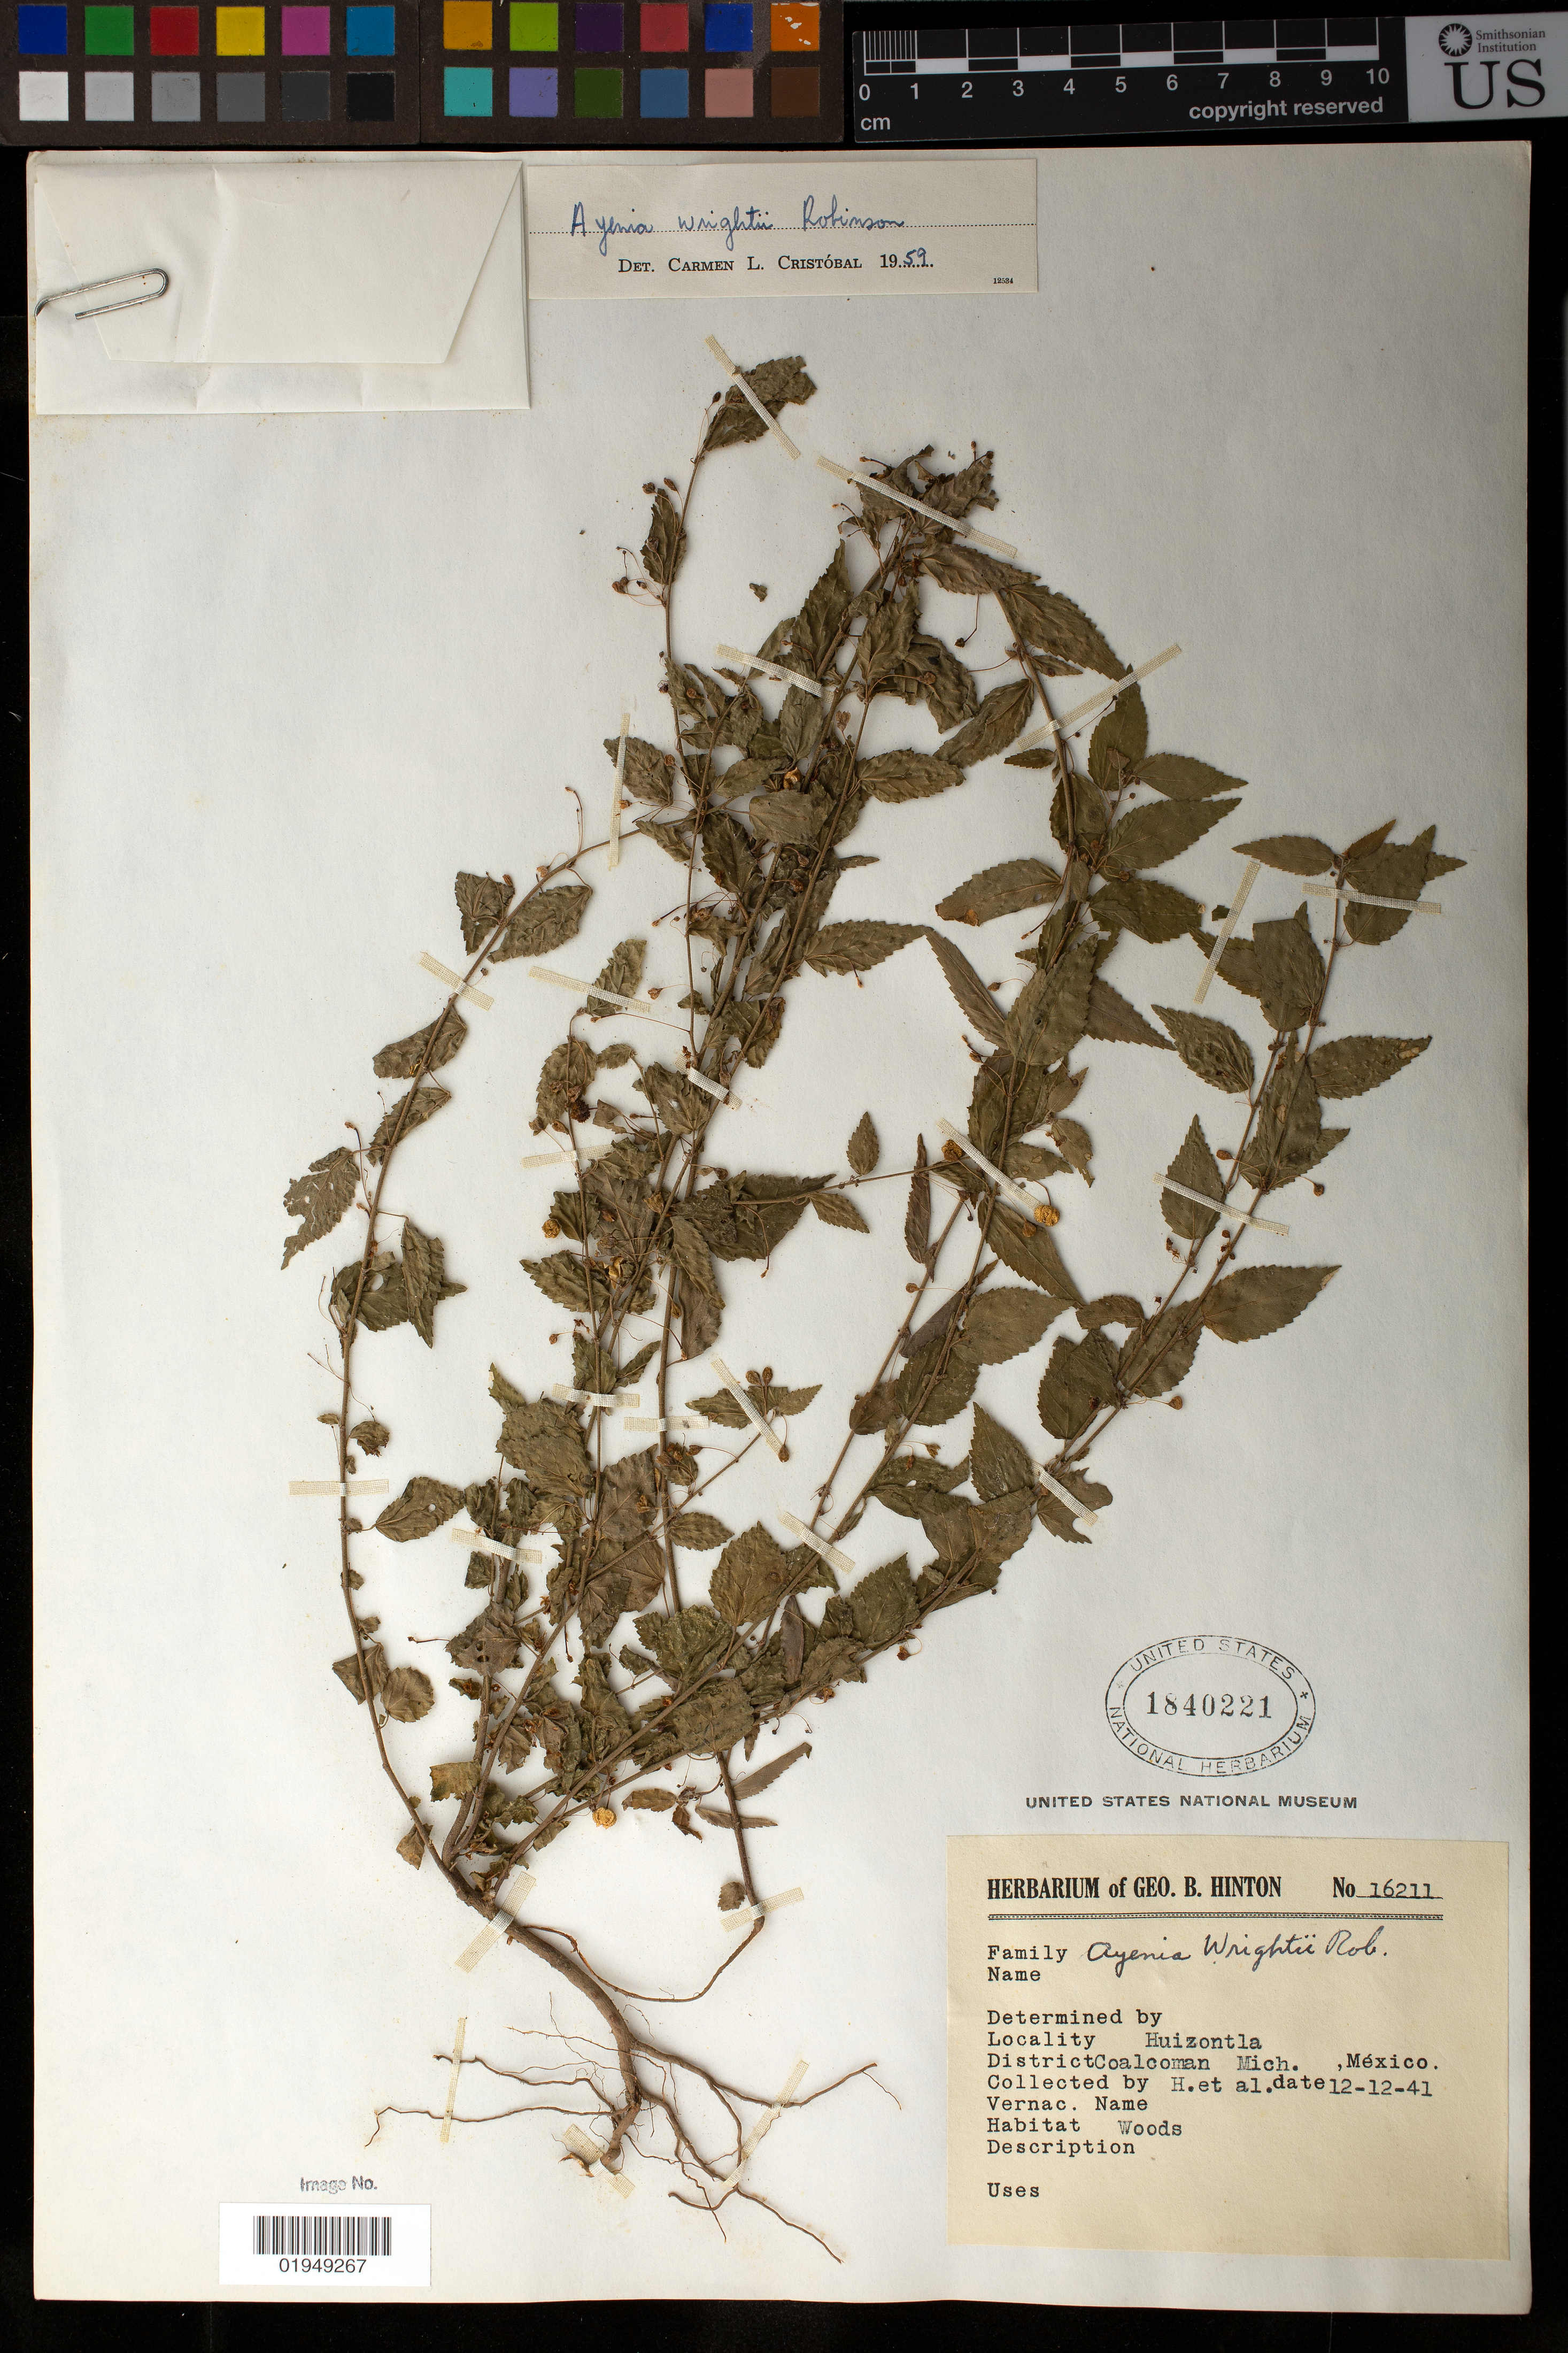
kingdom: Plantae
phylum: Tracheophyta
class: Magnoliopsida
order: Malvales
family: Malvaceae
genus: Ayenia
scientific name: Ayenia wrightii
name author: B.L. Rob.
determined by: Cristóbal, C. L.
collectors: G. B. Hinton & et al.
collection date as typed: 12-12-41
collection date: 1941-12-12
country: Mexico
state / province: Michoacan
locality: Huizontla, District Coalcoman, Mich.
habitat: Woods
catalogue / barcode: US 1840221